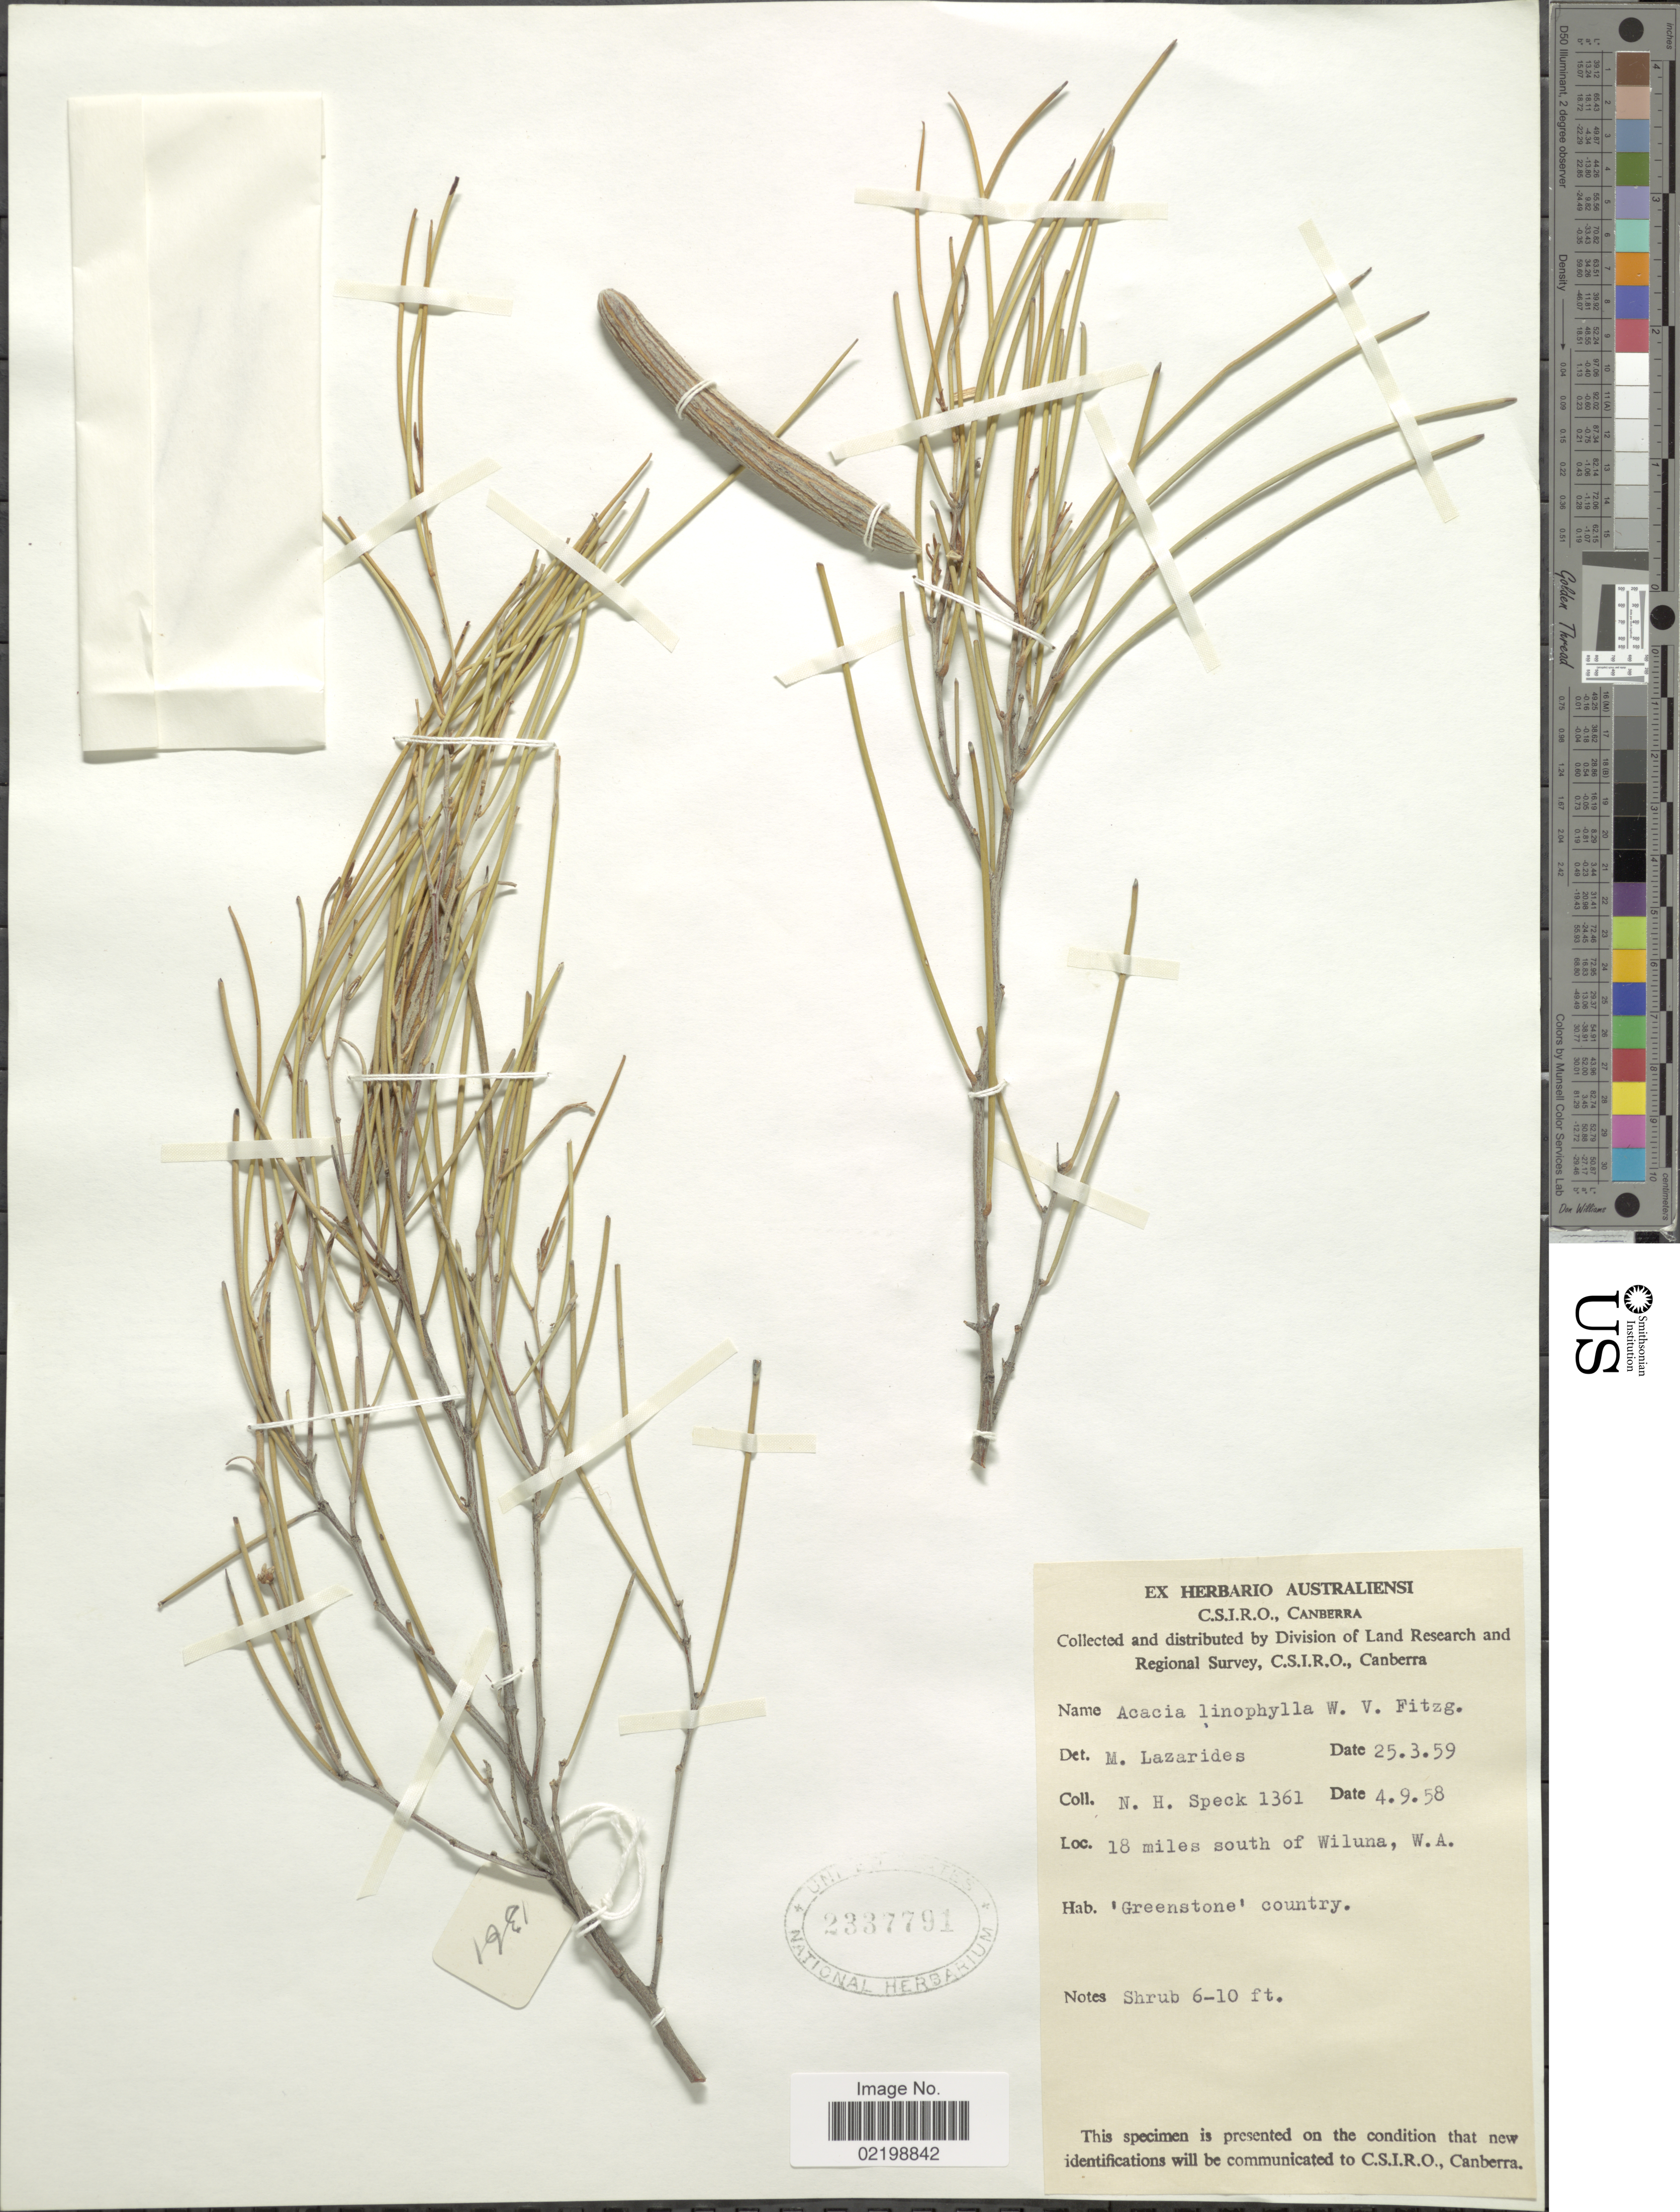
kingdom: Plantae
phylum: Tracheophyta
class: Magnoliopsida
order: Fabales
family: Fabaceae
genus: Acacia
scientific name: Acacia linophylla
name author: W. Fitzg.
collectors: N. Speck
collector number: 1361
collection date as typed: Transcribed d/m/y: 4/9/58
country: Australia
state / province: Western Australia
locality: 18 miles south of Wiluna, W.A.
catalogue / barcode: US 2337791